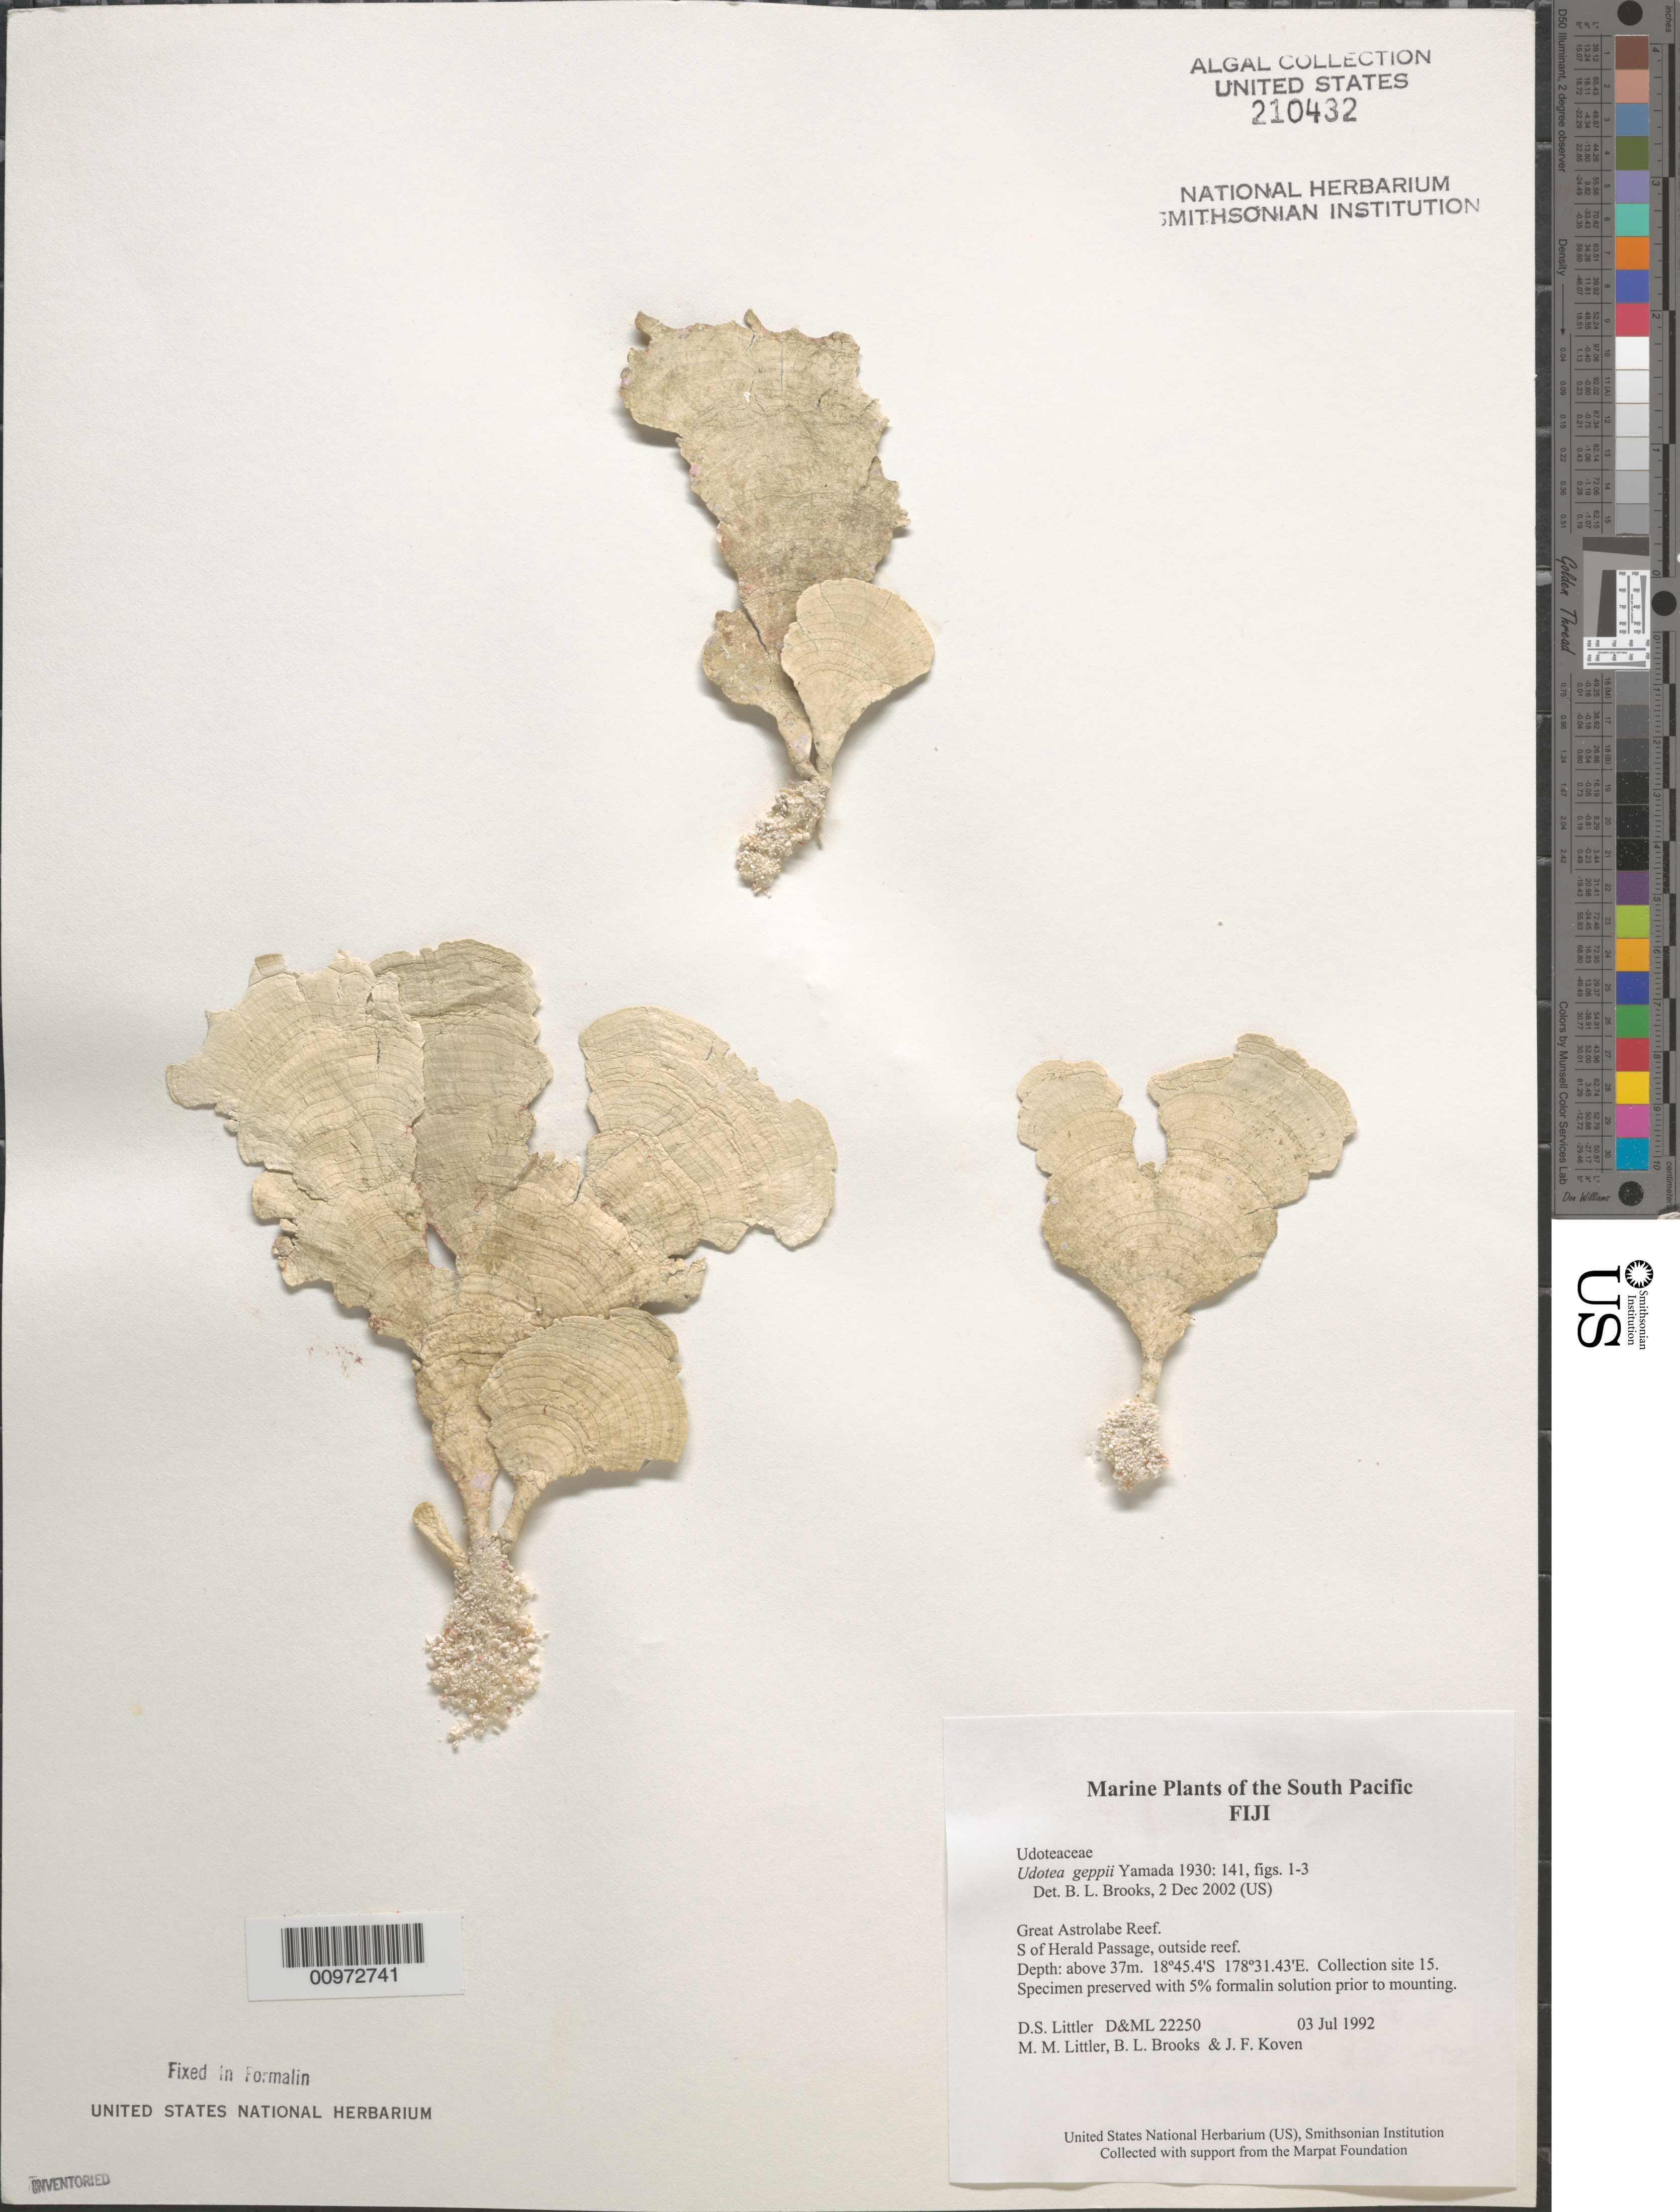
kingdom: Plantae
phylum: Chlorophyta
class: Ulvophyceae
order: Bryopsidales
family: Udoteaceae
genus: Udotea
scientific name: Udotea geppii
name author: A. Gepp & E. Gepp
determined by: Brooks, B. L., (BOT), Smithsonian Institution - National Museum of Natural History (UNITED STATES)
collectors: D. S. Littler, M. M. Littler, B. Brooks & J. Koven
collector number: D&ML 22250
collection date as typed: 03 Jul 1992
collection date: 1992-07-03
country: Fiji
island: Great Astrolabe Reef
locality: Great Astrolabe Reef, outside reef south of Herald Passage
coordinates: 18 45.4'S, 178 31.43'E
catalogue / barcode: US 210432